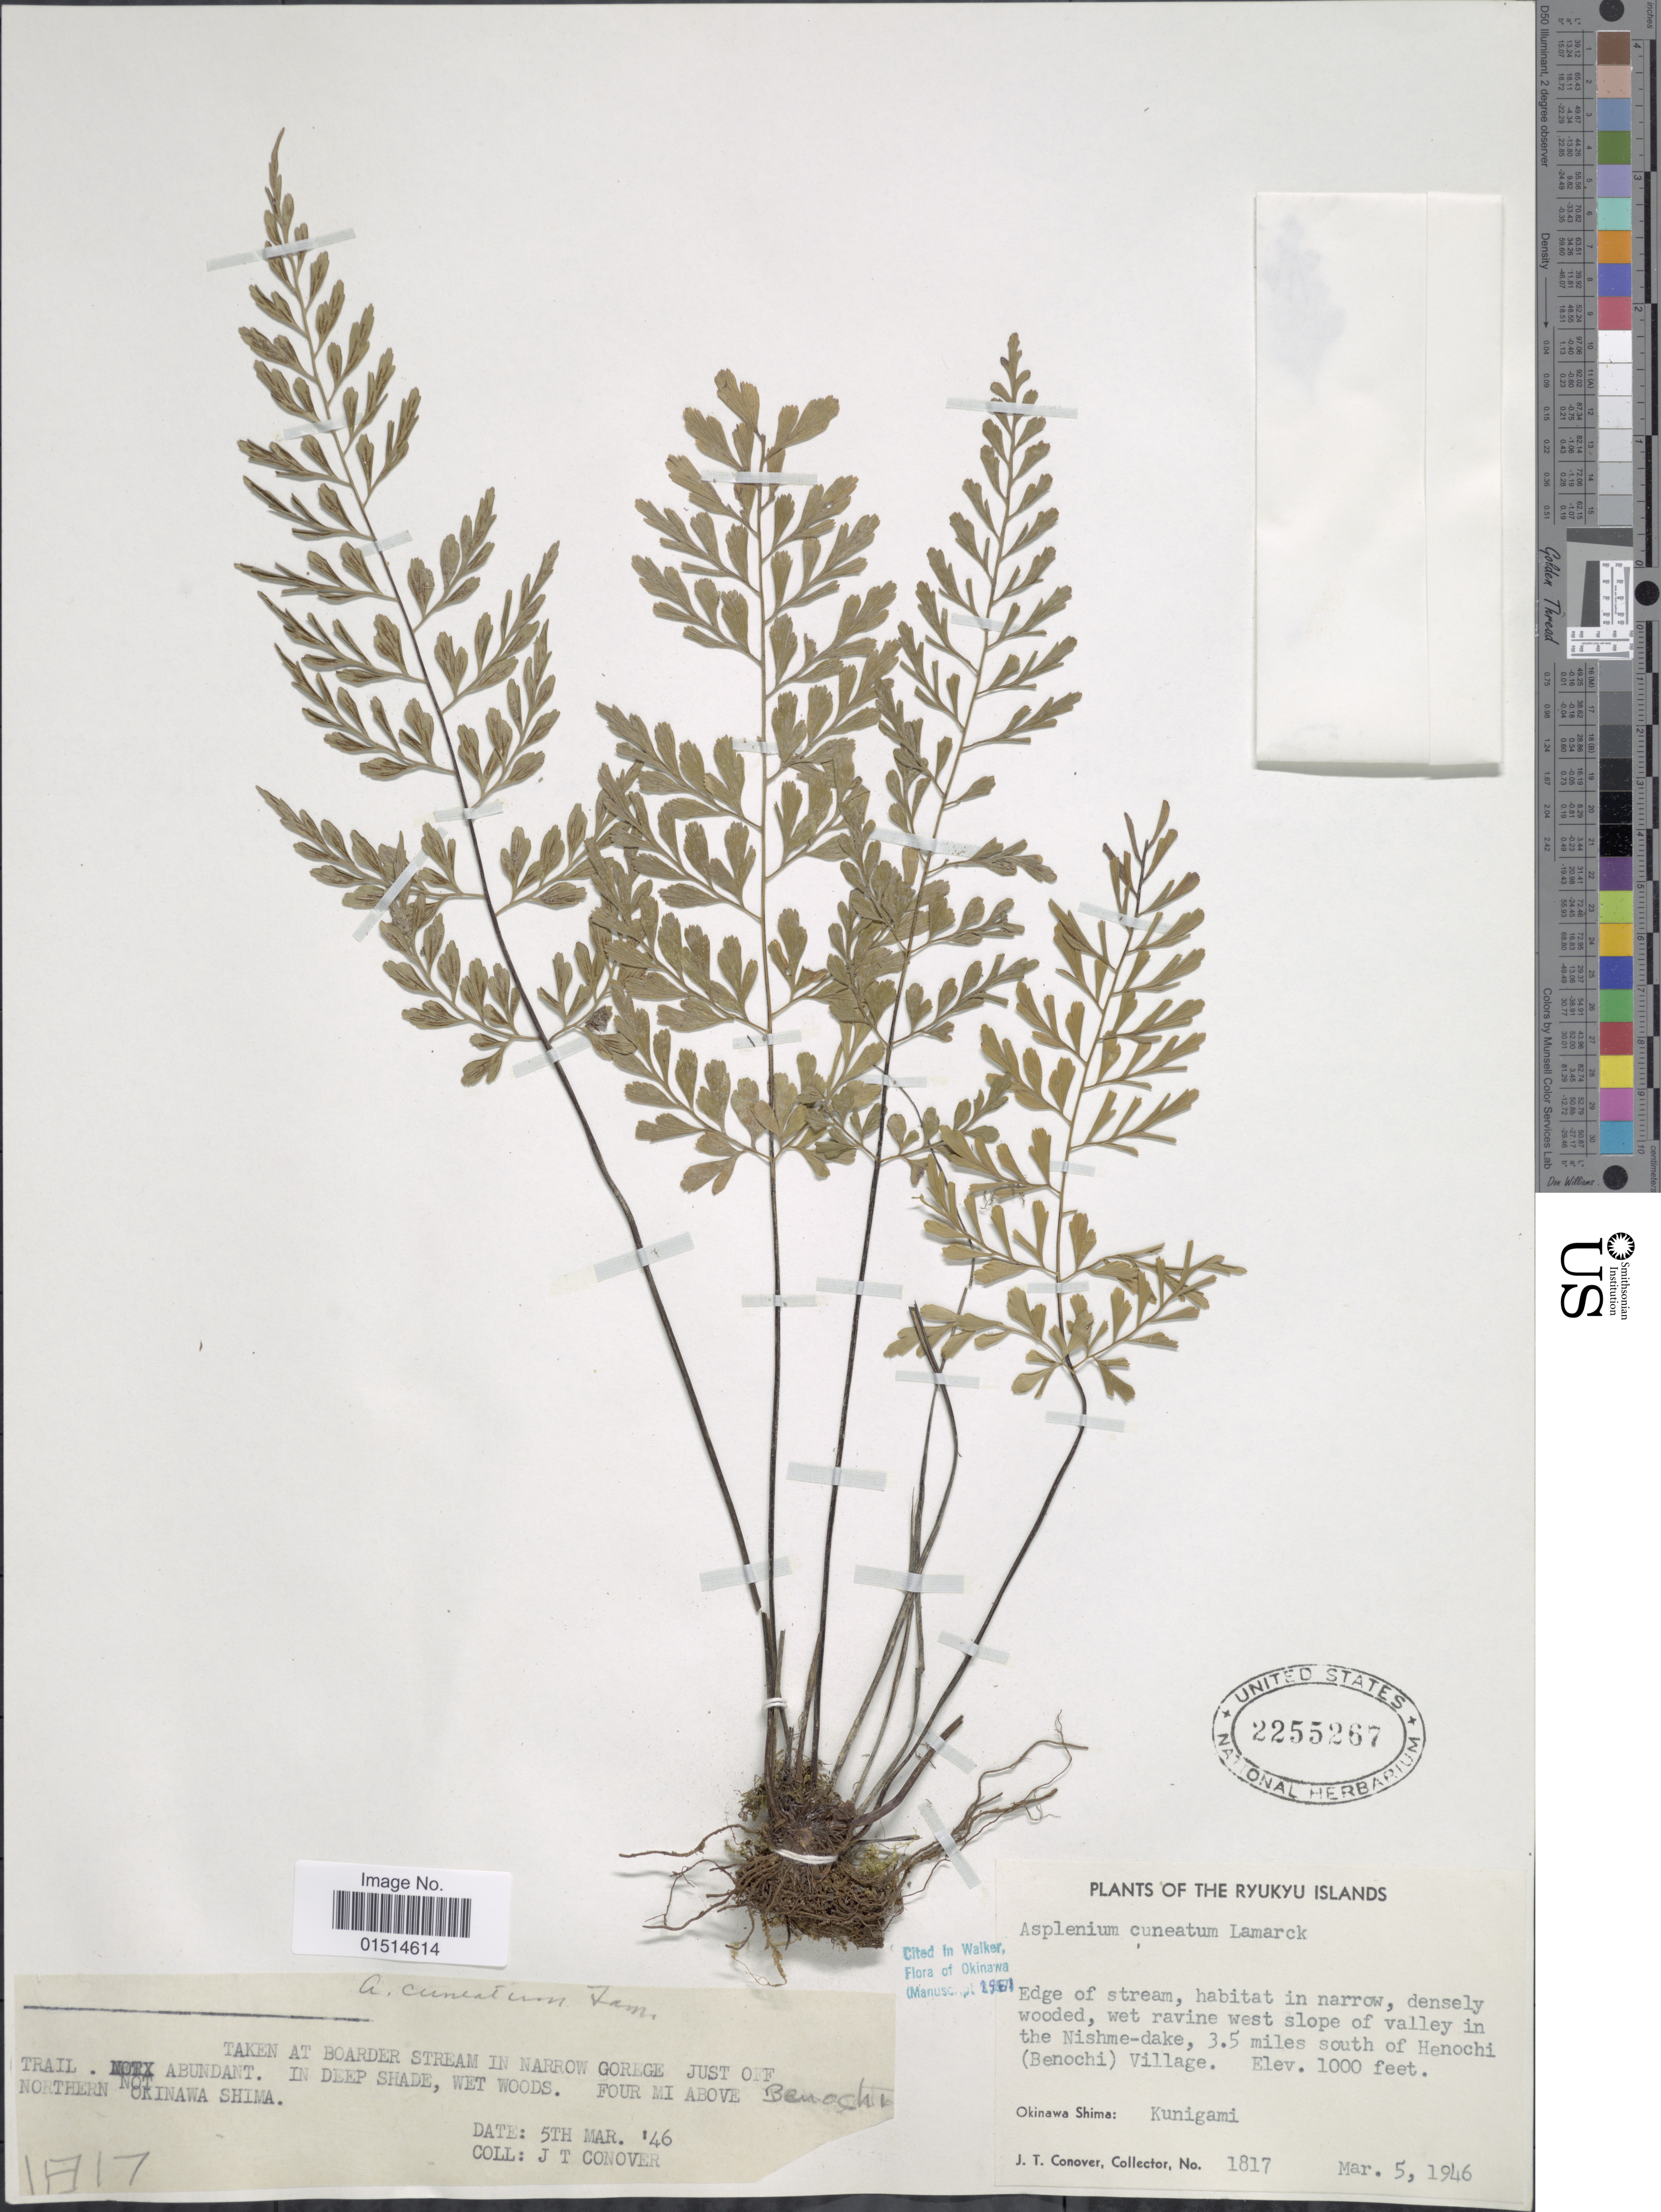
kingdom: Plantae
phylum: Tracheophyta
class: Polypodiopsida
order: Polypodiales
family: Aspleniaceae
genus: Asplenium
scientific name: Asplenium cuneatum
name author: Lam.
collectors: J. T. Conover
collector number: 1817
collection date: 1946-03-05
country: Japan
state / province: Okinawa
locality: Rukyu Islands, Okinawa Shima: Kunigami, wet ravine west slope of valley in the Nishme-dake, 3.5 miles south of Henochi (Benochi) Village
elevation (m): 305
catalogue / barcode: US 2255267